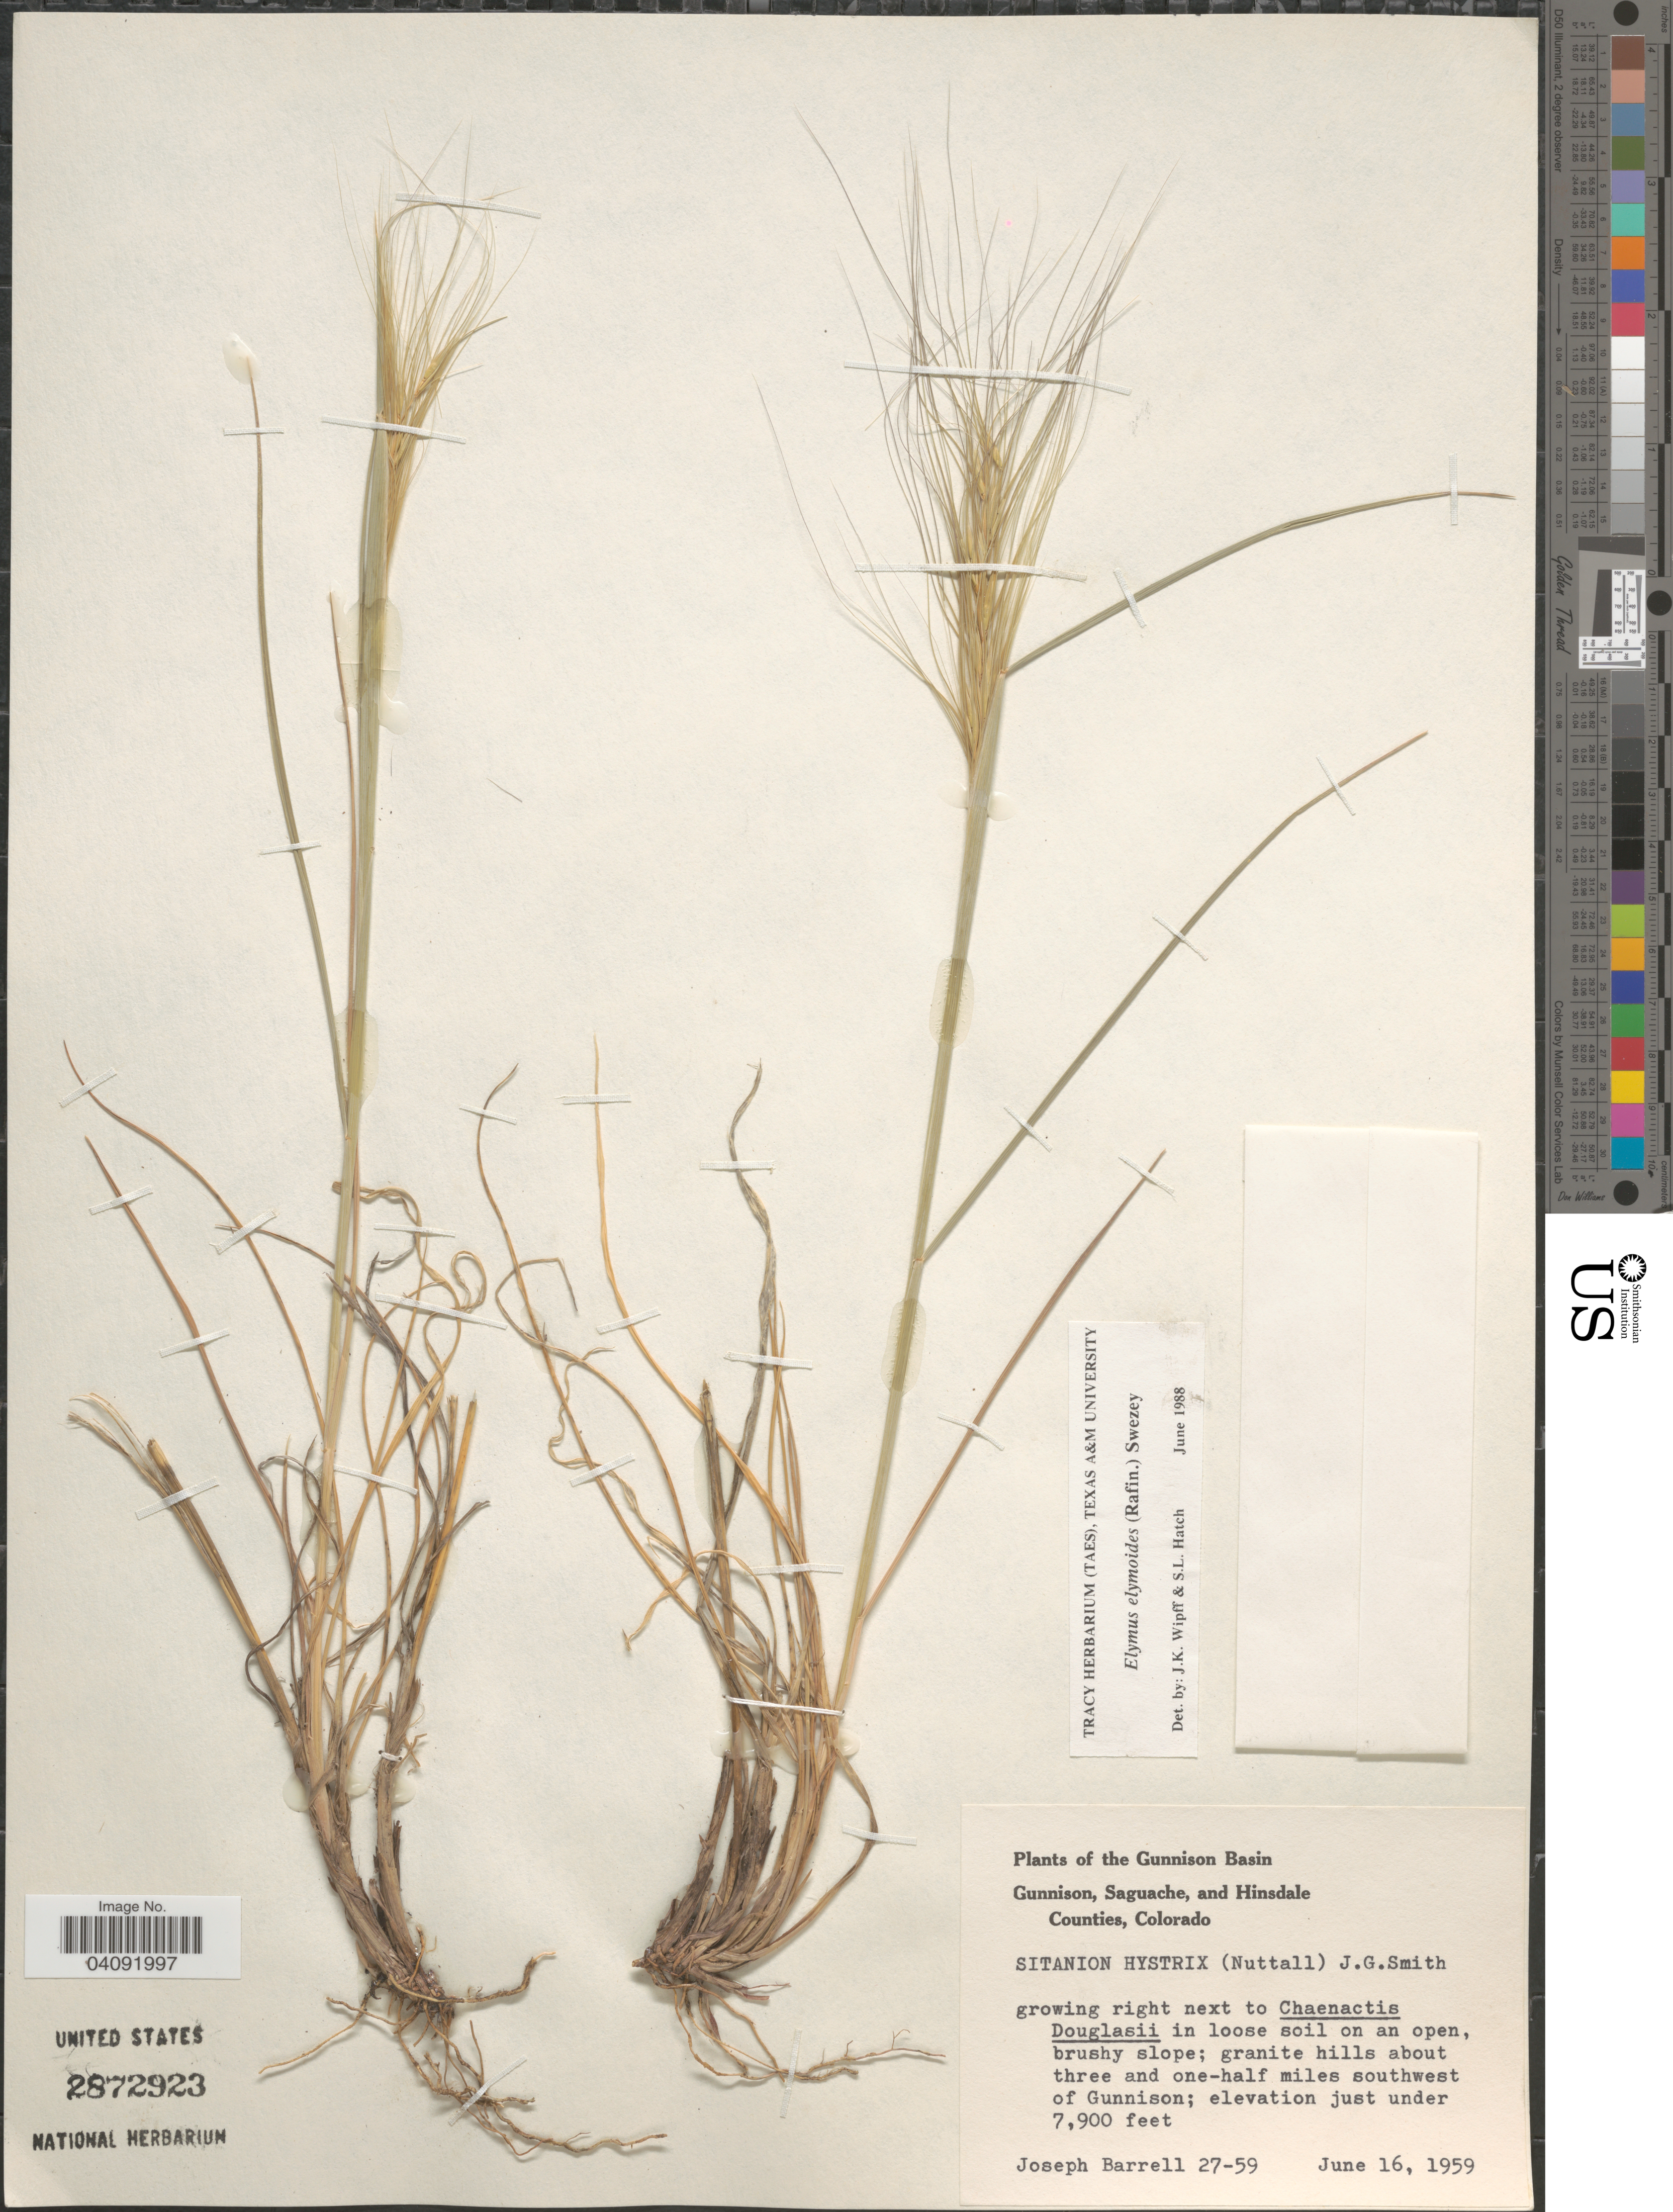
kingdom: Plantae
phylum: Tracheophyta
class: Liliopsida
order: Poales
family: Poaceae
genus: Elymus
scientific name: Elymus elymoides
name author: (Raf.) Swezey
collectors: J. Barrell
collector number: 27-59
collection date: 1959-06-16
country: United States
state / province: Colorado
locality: Gunnison Basin. In loose soil on an open, brushy slope; granite hills about three and one-half miles southwest of Gunnison.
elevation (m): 2408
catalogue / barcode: US 2872923